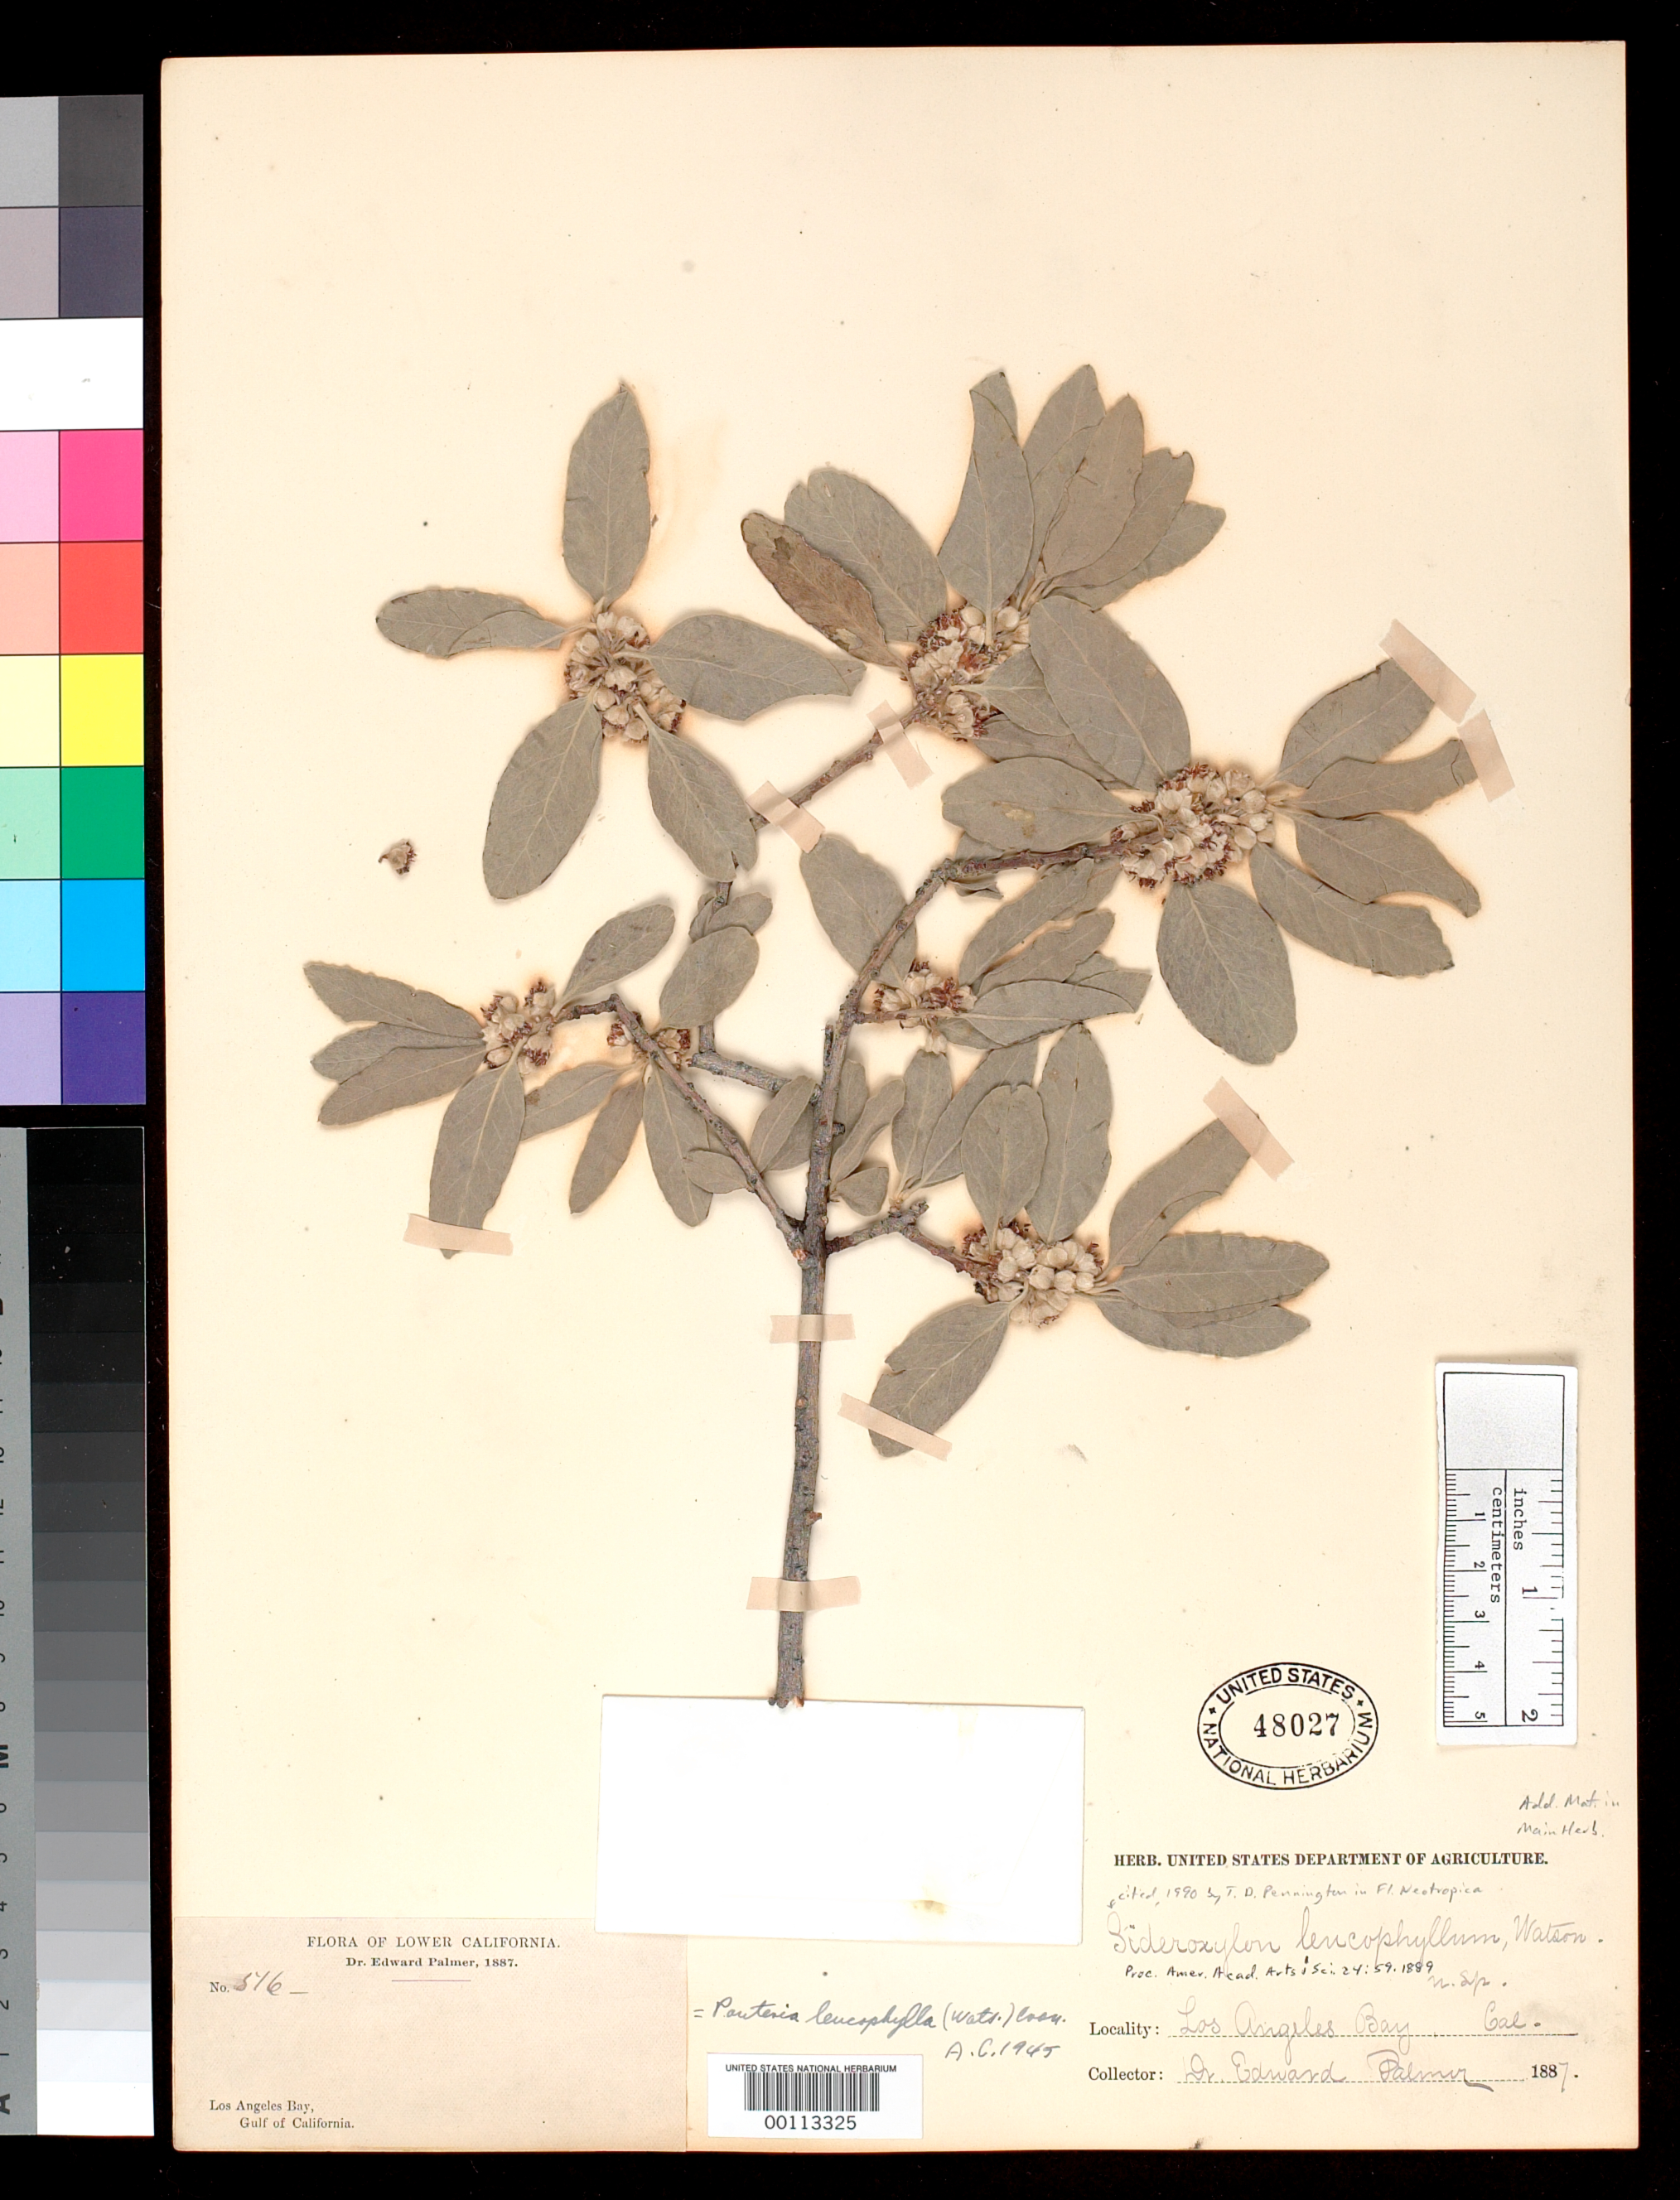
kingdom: Plantae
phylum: Tracheophyta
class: Magnoliopsida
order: Ericales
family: Sapotaceae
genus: Sideroxylon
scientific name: Sideroxylon leucophyllum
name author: S. Watson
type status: Isotype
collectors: E. Palmer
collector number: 516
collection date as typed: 1887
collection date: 1887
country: Mexico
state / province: Baja California Norte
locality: Deep canyons near Los Angeles Bay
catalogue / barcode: US 48027